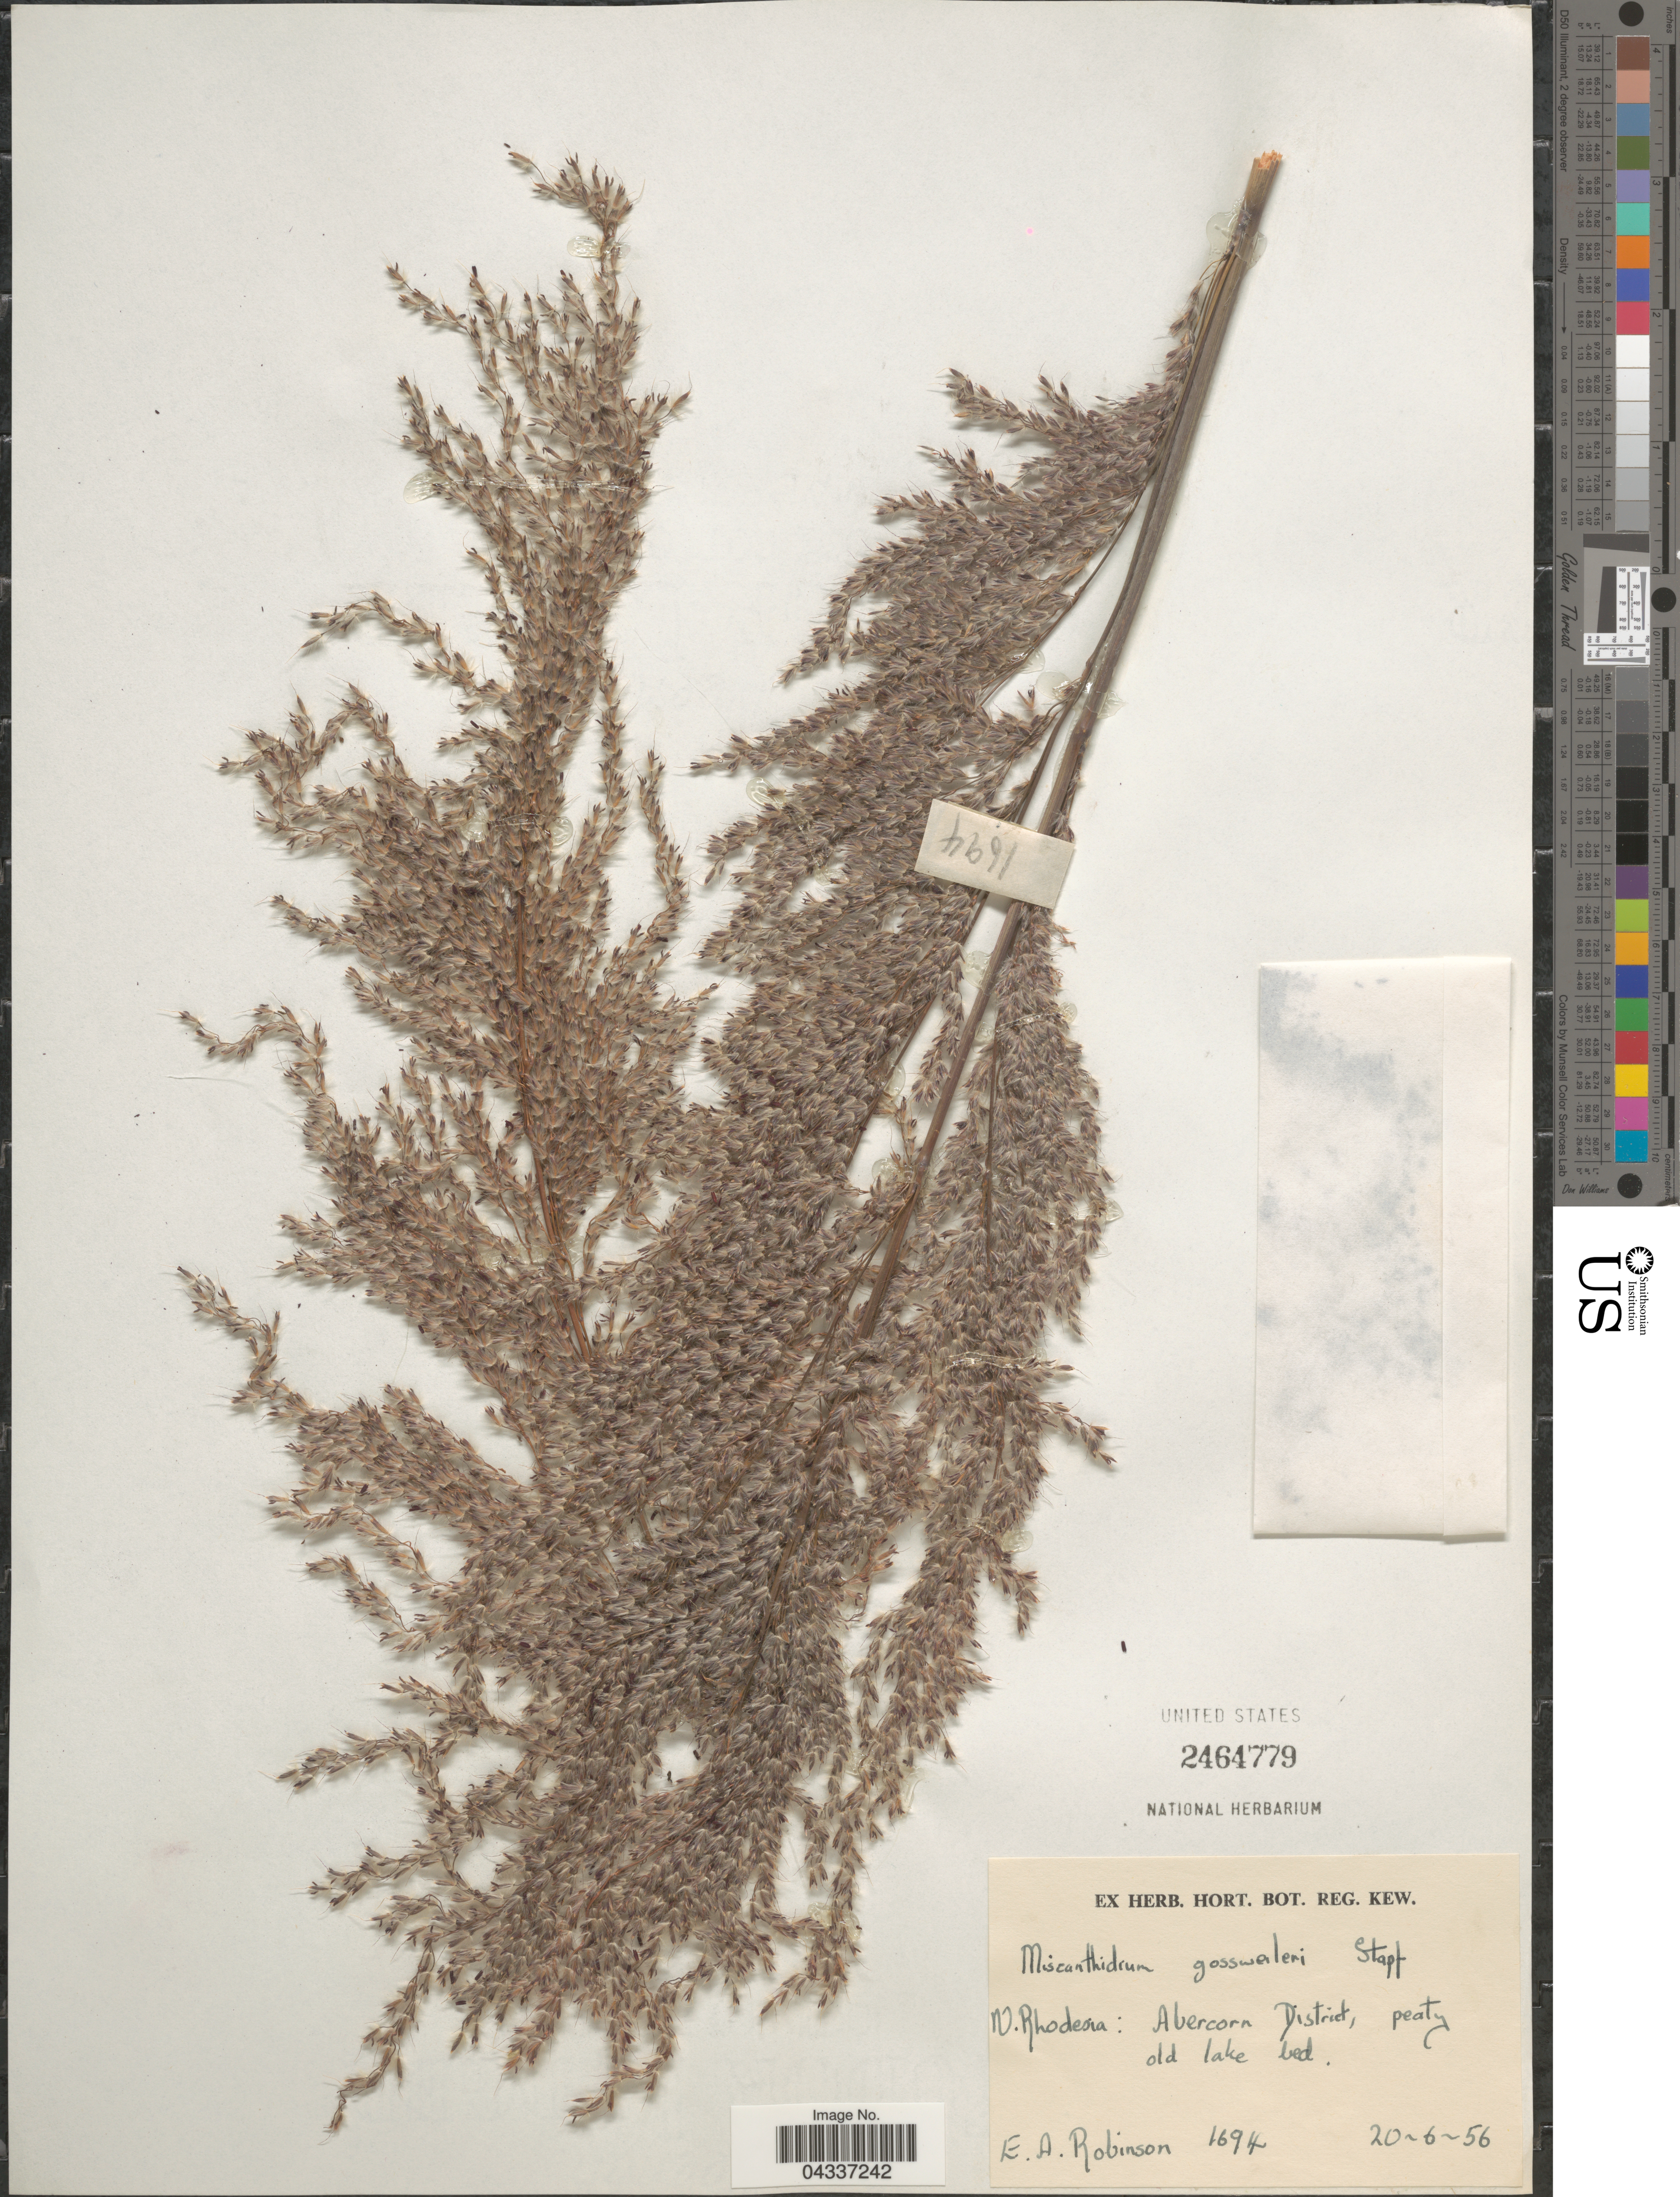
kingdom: Plantae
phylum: Tracheophyta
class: Liliopsida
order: Poales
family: Poaceae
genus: Miscanthidium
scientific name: Miscanthidium gossweileri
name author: Stapf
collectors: E. A. Robinson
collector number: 1694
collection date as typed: Transcribed d/m/y: 20/6/56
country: Zambia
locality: N. Rhodesia: Abercorn District, peaty old lake bed.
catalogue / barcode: US 2464779